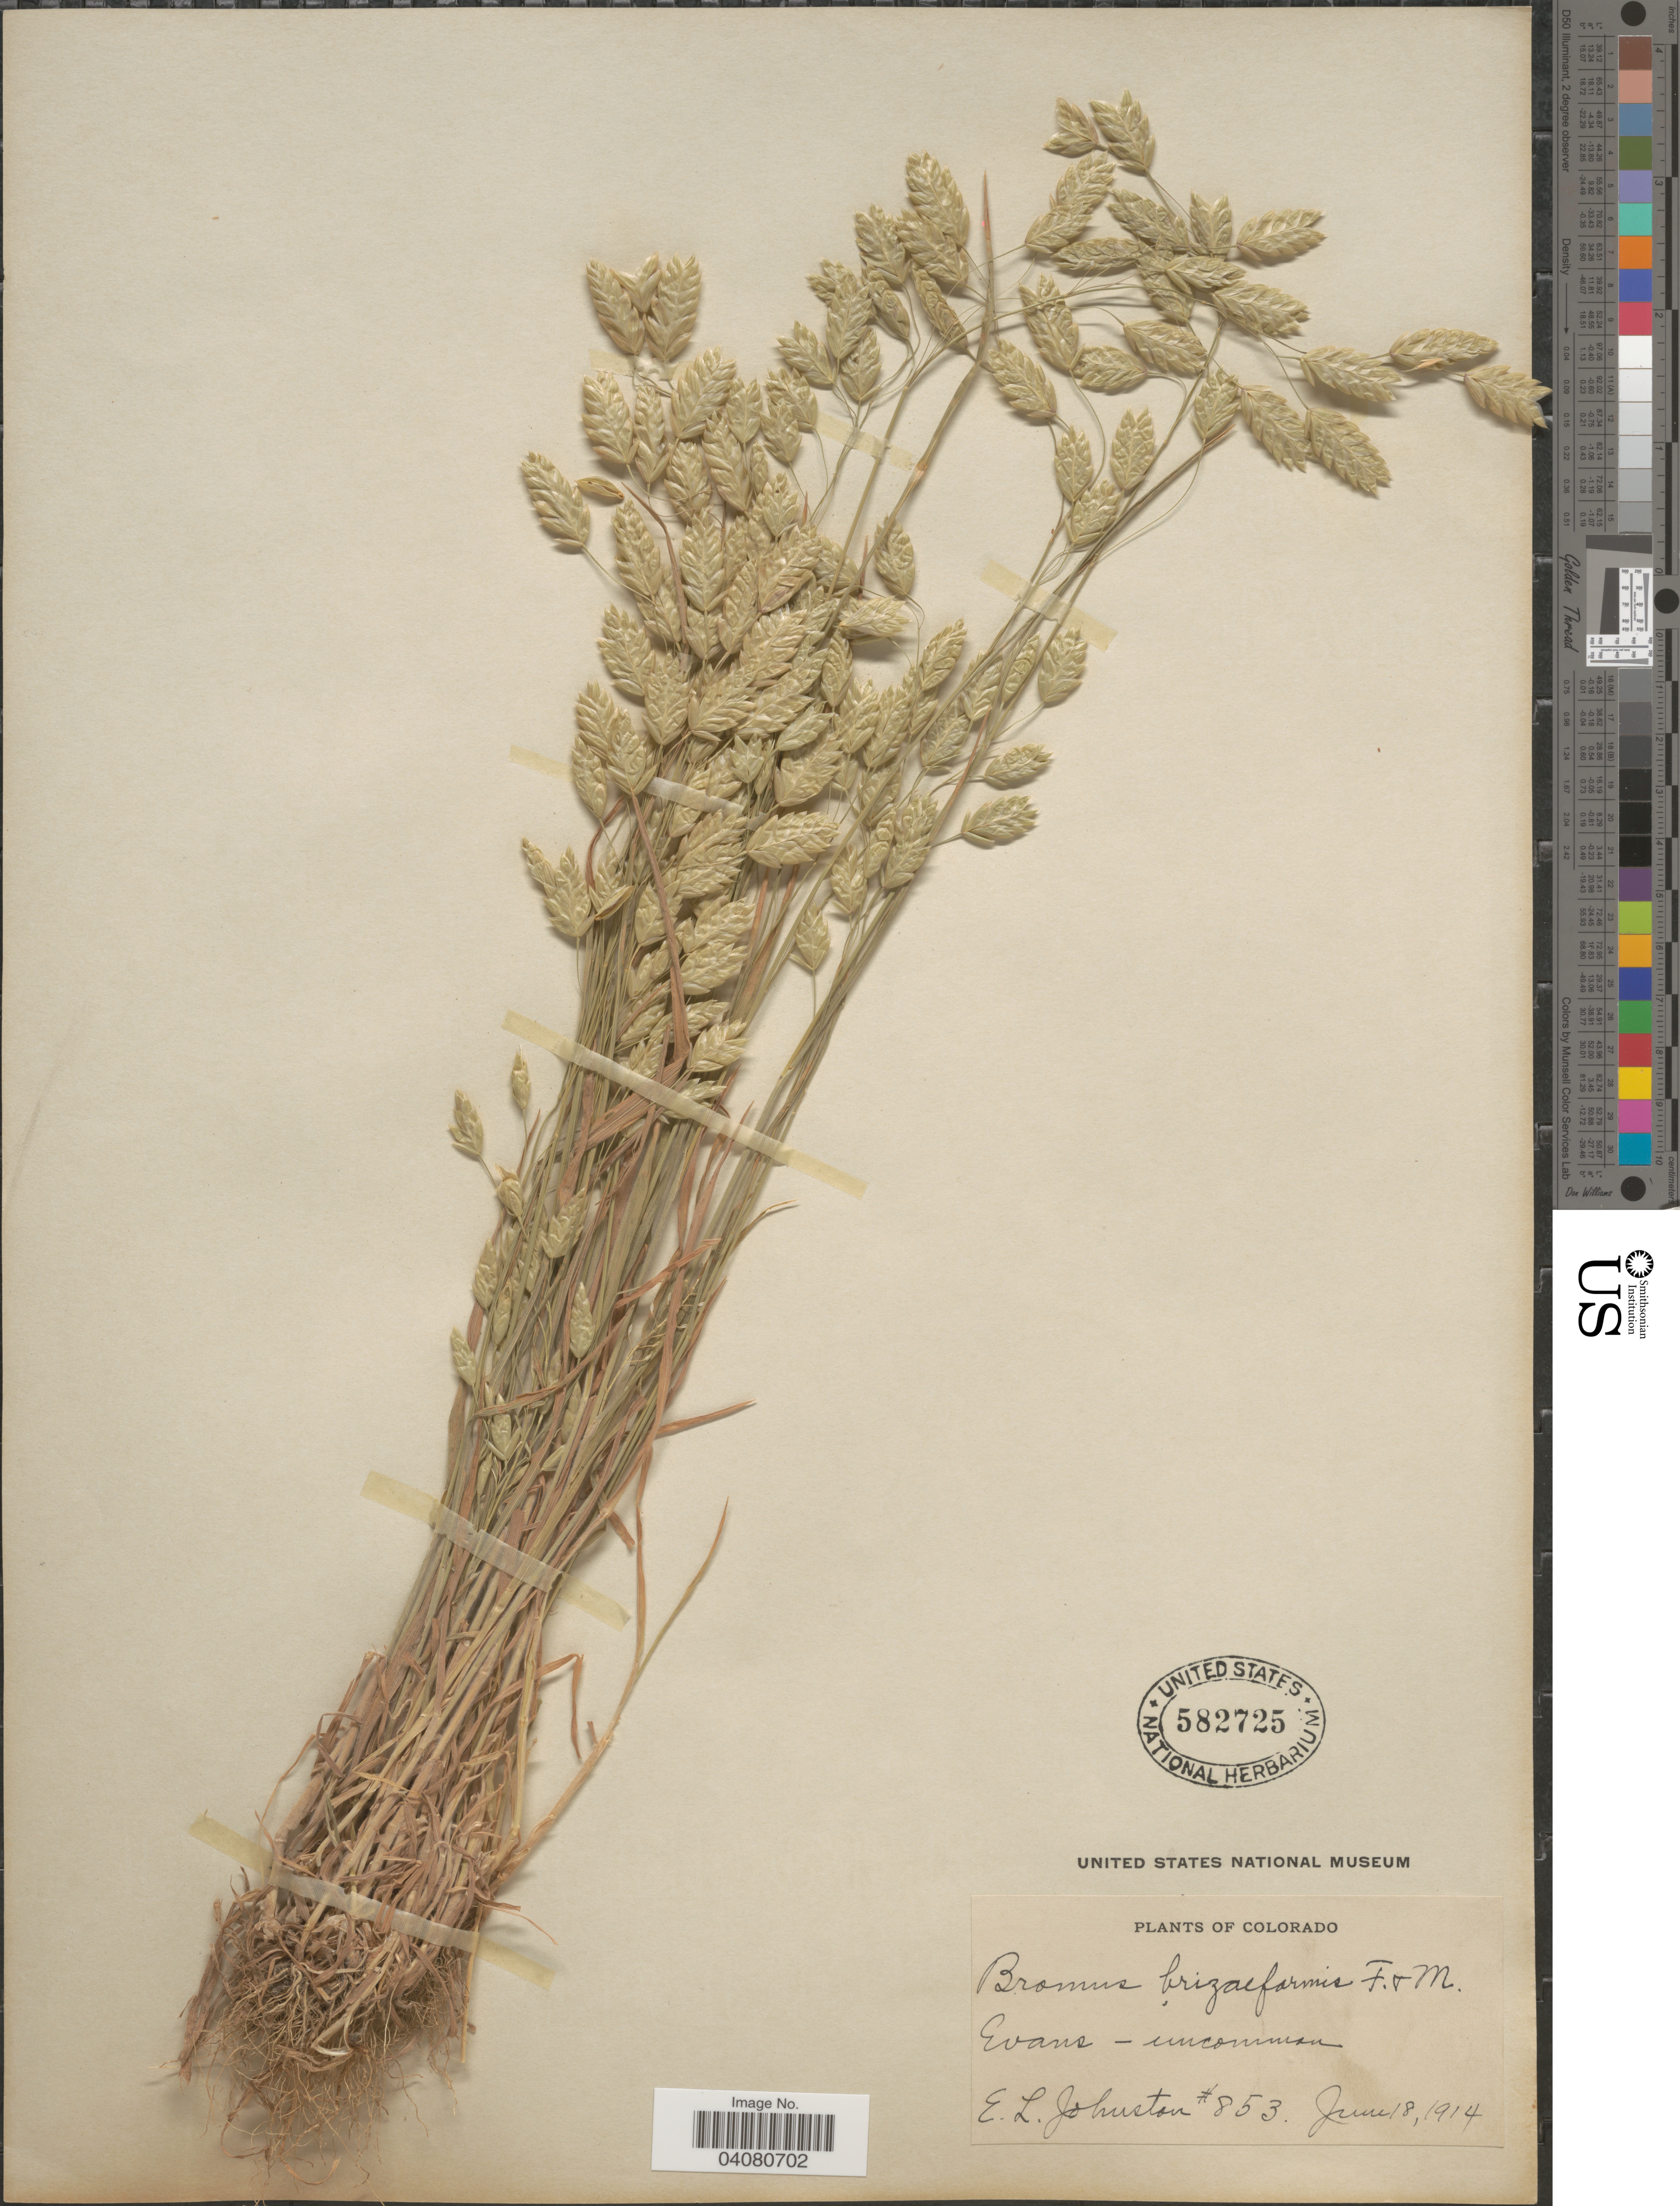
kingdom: Plantae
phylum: Tracheophyta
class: Liliopsida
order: Poales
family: Poaceae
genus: Bromus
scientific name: Bromus briziformis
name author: Fisch. & C.A. Mey.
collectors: E. L. Johnston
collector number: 853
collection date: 1914-06-18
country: United States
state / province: Colorado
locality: Evans - uncommon.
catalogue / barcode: US 582725